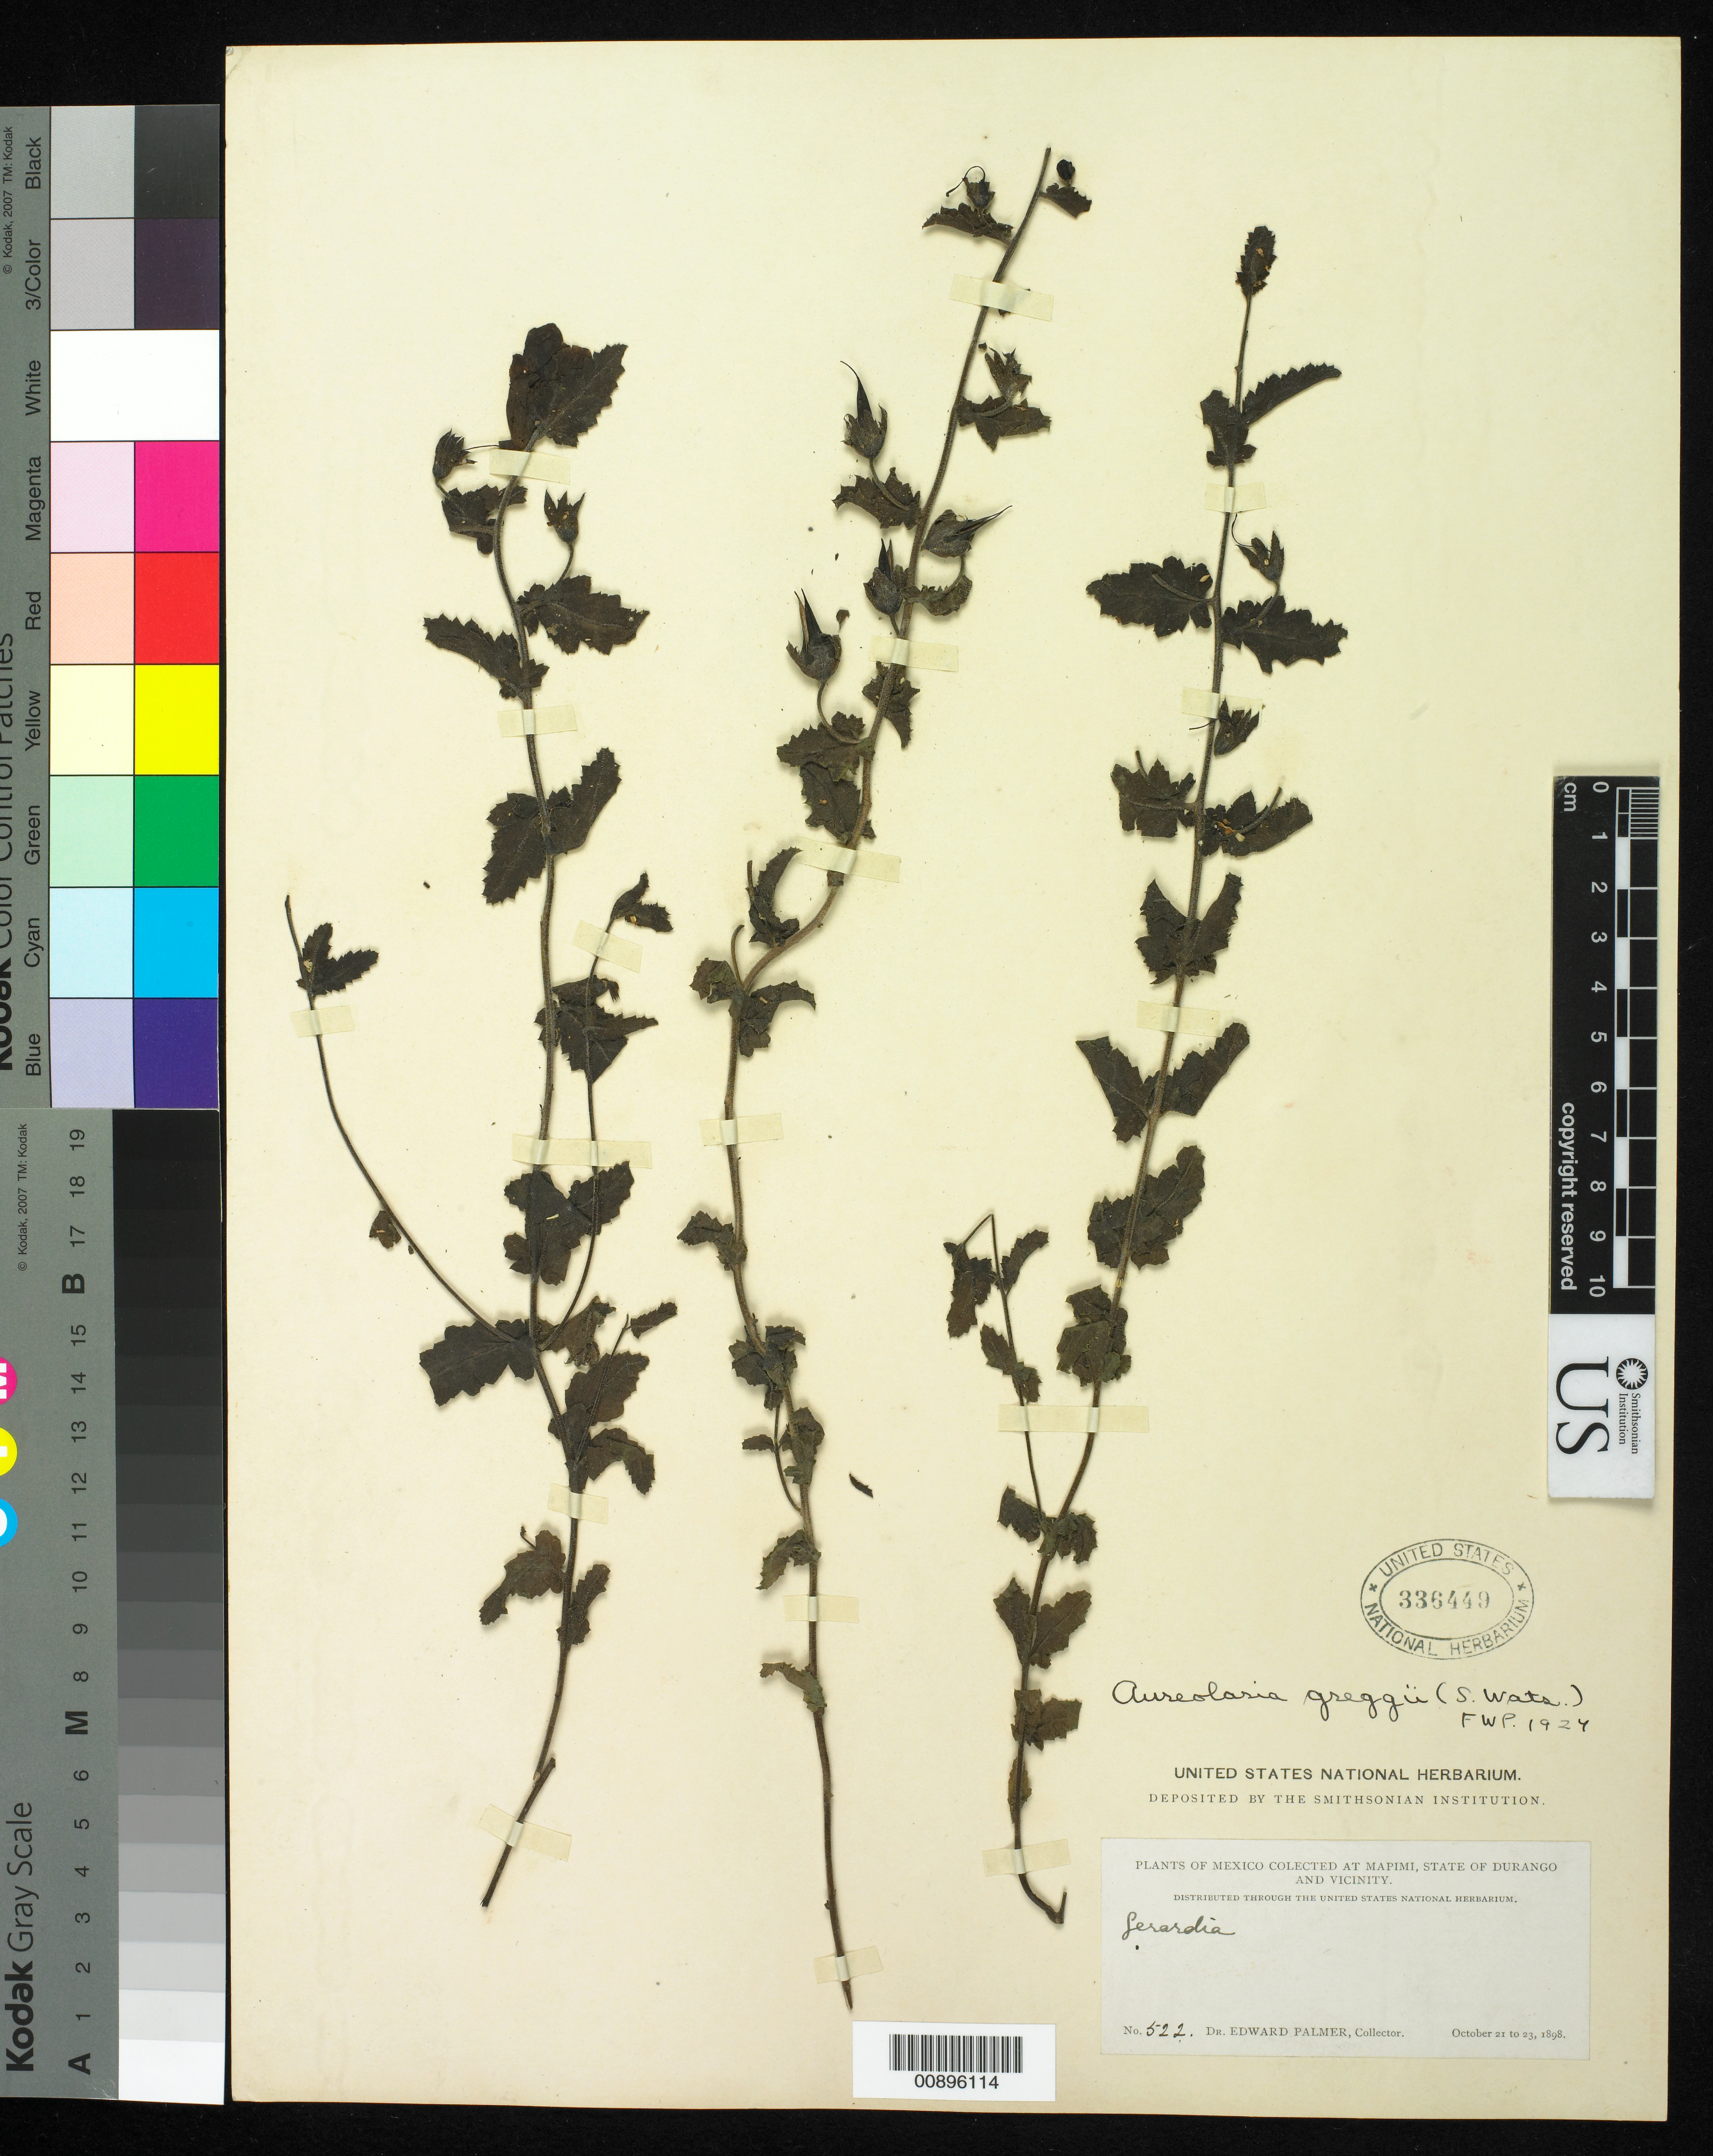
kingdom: Plantae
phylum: Tracheophyta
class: Magnoliopsida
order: Lamiales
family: Orobanchaceae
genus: Aureolaria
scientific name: Aureolaria greggii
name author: (S. Watson) Pennell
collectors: E. Palmer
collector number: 522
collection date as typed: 21 Oct 1898 to 23 Oct 1898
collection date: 1898-10-21/1898-10-23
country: Mexico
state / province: Durango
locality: Mapimi, Durango and vicinity.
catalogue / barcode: US 336449